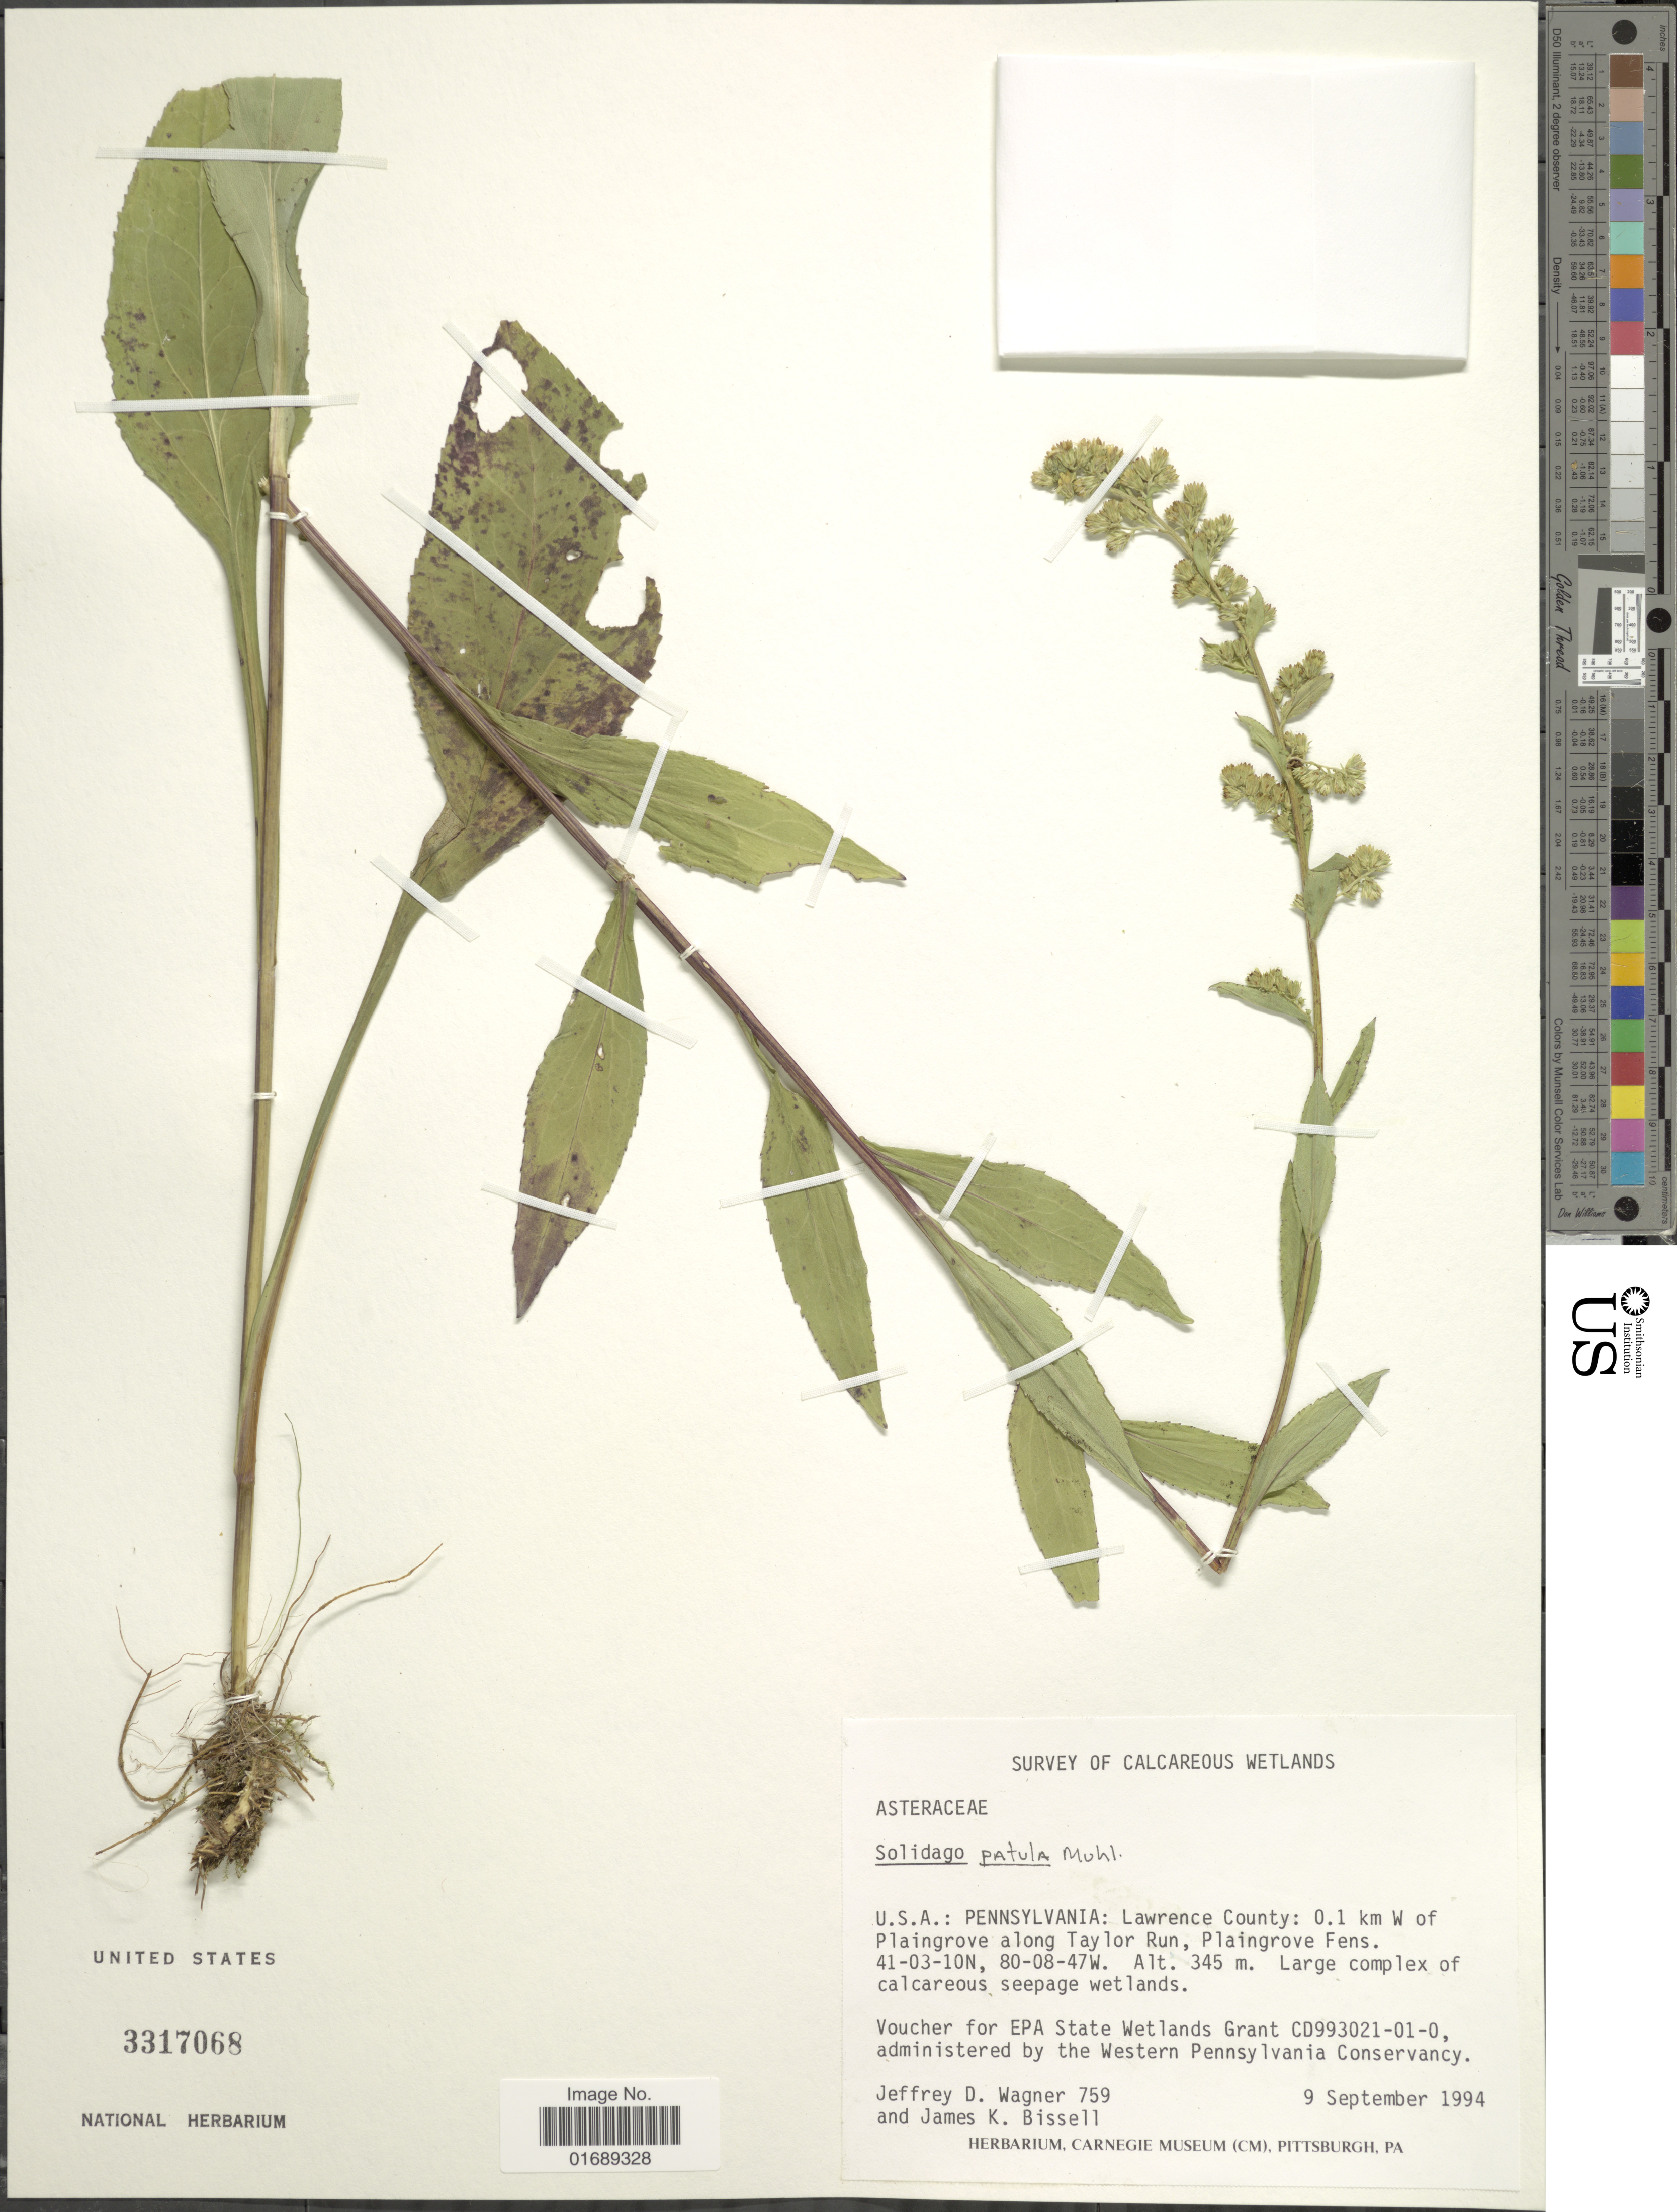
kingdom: Plantae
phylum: Tracheophyta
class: Magnoliopsida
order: Asterales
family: Asteraceae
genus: Solidago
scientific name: Solidago patula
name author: Muhl. ex Willd.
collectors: J. D. Wagner & J. Bissell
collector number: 759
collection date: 1994-09-09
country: United States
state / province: Pennsylvania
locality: Lawrence County: 0.1 km W of Plaingrove along Taylor Run, Plaingrove Fens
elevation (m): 345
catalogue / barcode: US 3317068